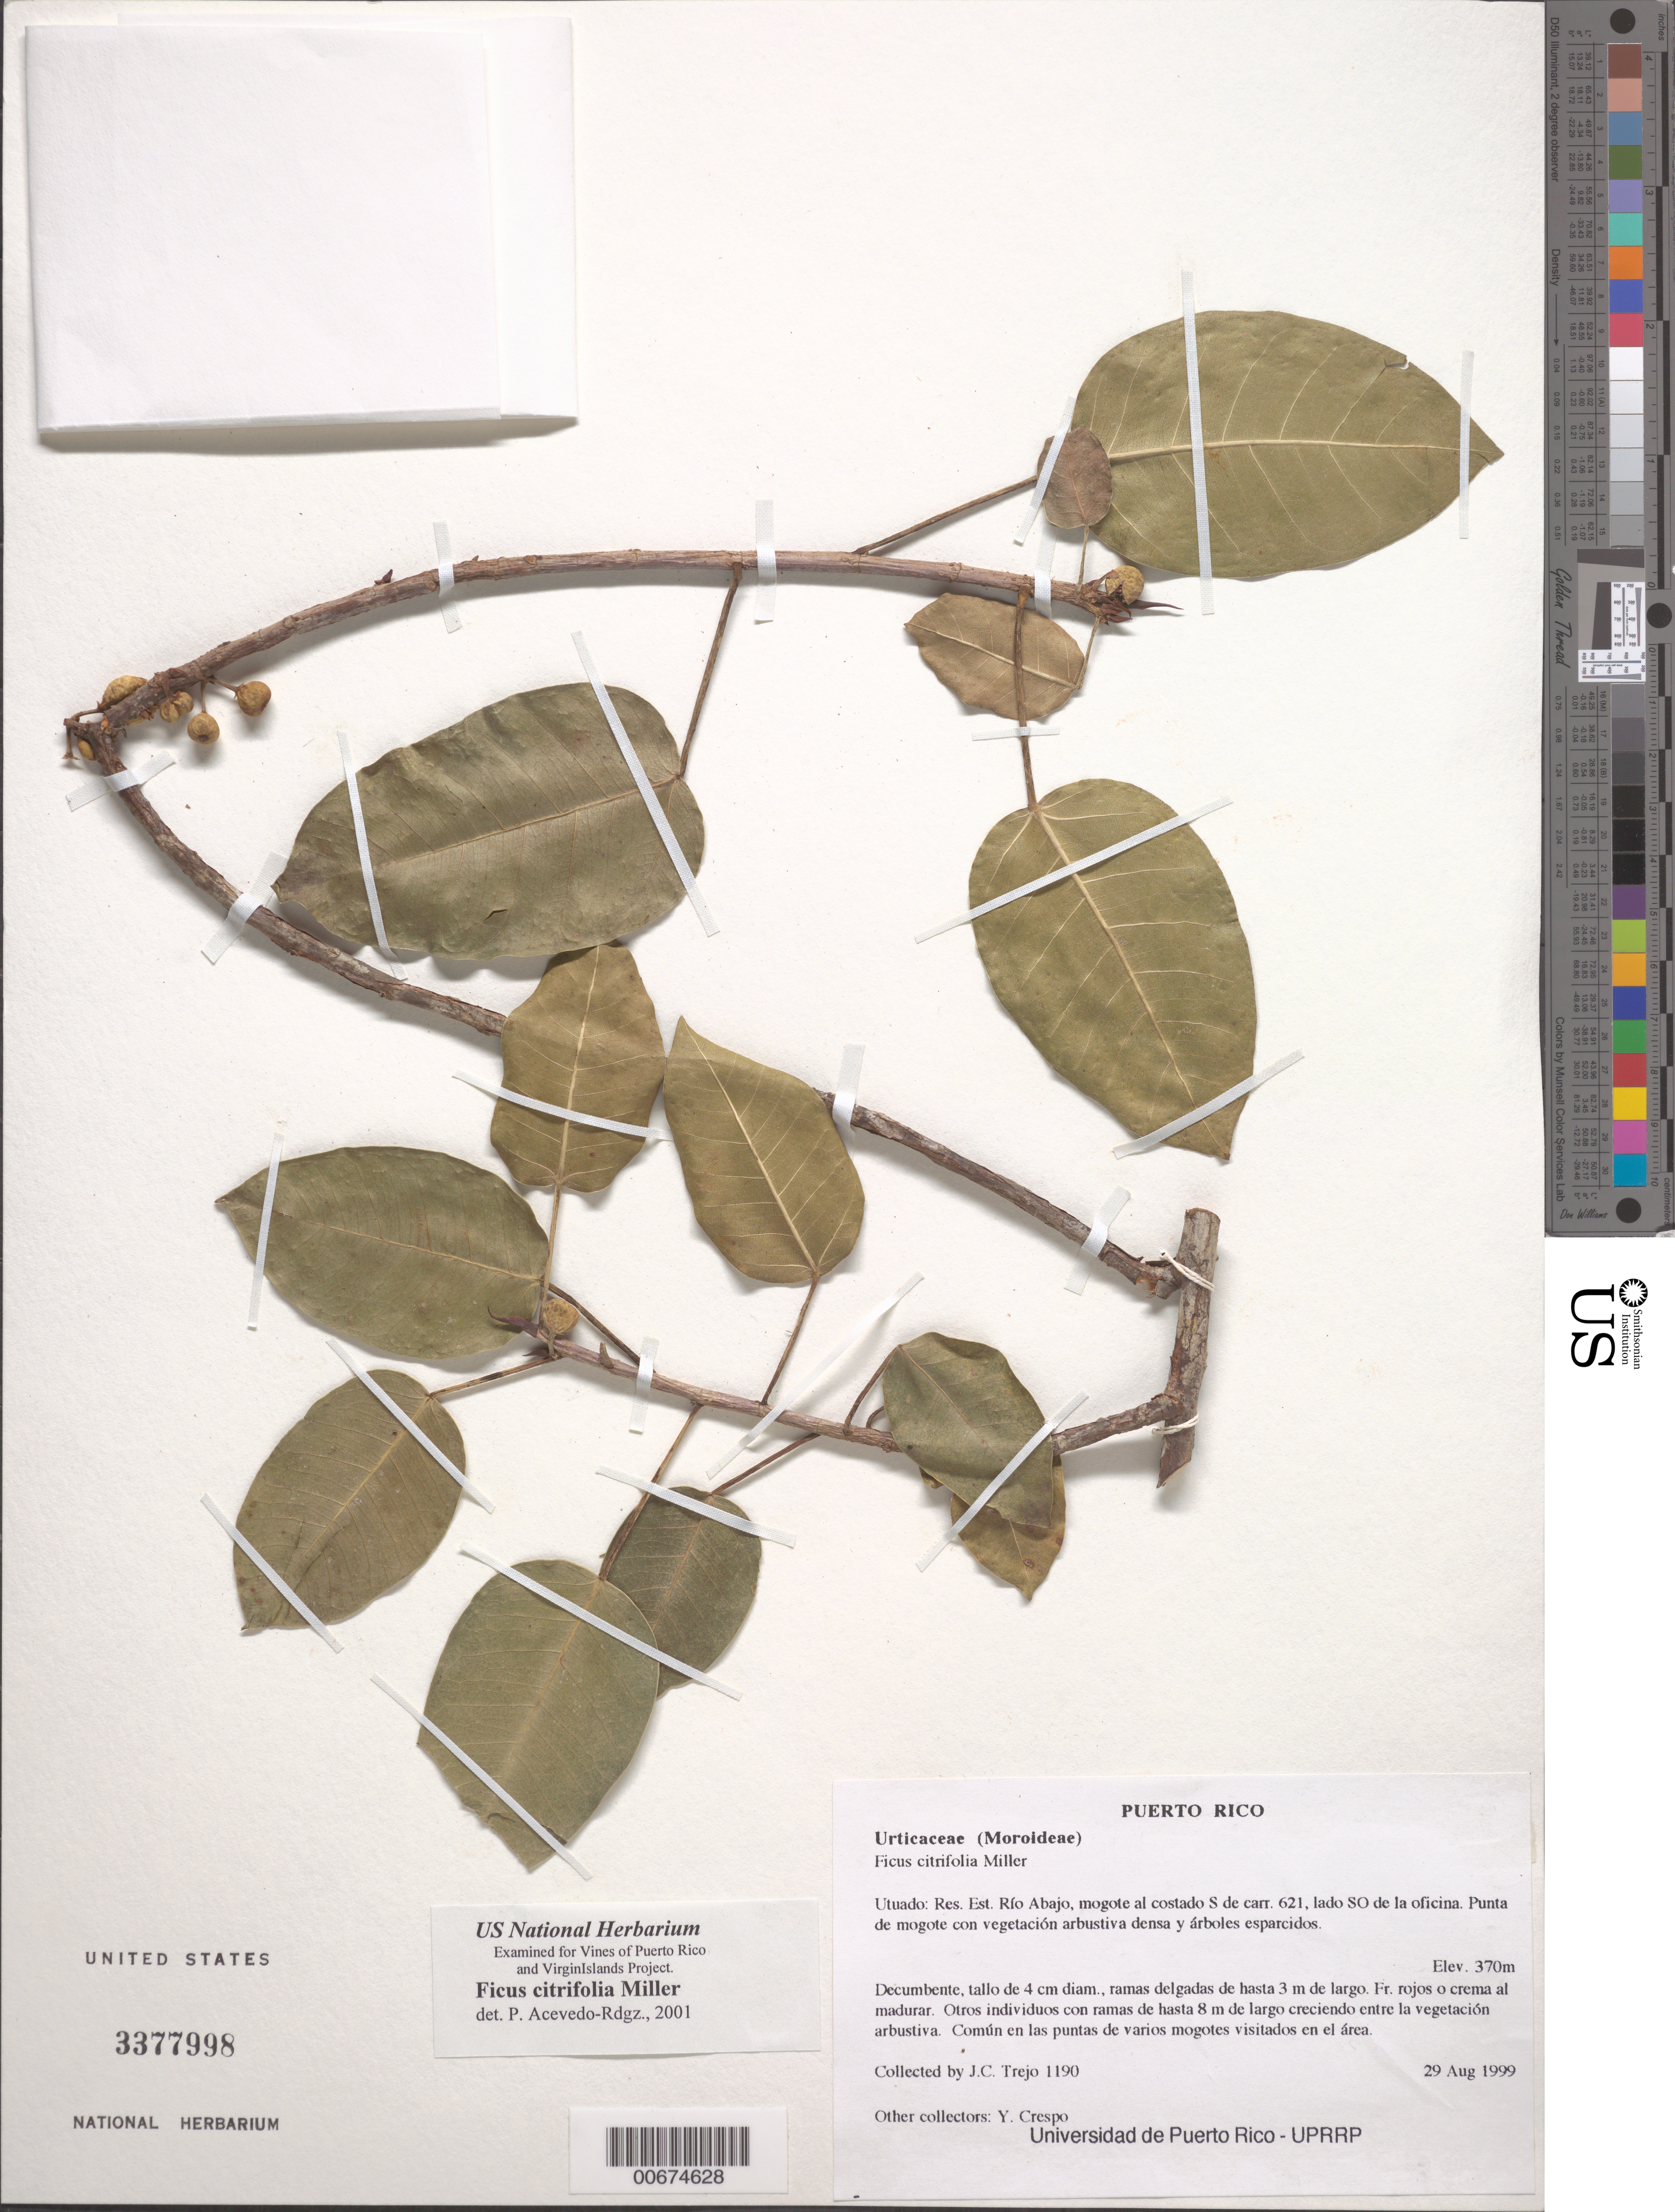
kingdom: Plantae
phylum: Tracheophyta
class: Magnoliopsida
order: Rosales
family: Moraceae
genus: Ficus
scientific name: Ficus citrifolia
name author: Mill.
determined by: Acevedo-Rodríguez, P., (BOT), Smithsonian Institution - National Museum of Natural History (UNITED STATES)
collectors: J. C. Trejo-Torres & Y. Crespo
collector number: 1190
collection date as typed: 29 Aug 1999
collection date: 1999-08-29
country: Puerto Rico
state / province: Ponce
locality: Utuado, Res. Est. Río Abajo, mogote al costado S de carr. 621, lado SO de la oficina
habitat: punta de mogote con vegetación arbustiva densa y árboles esparcidos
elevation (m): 370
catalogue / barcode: US 3377998